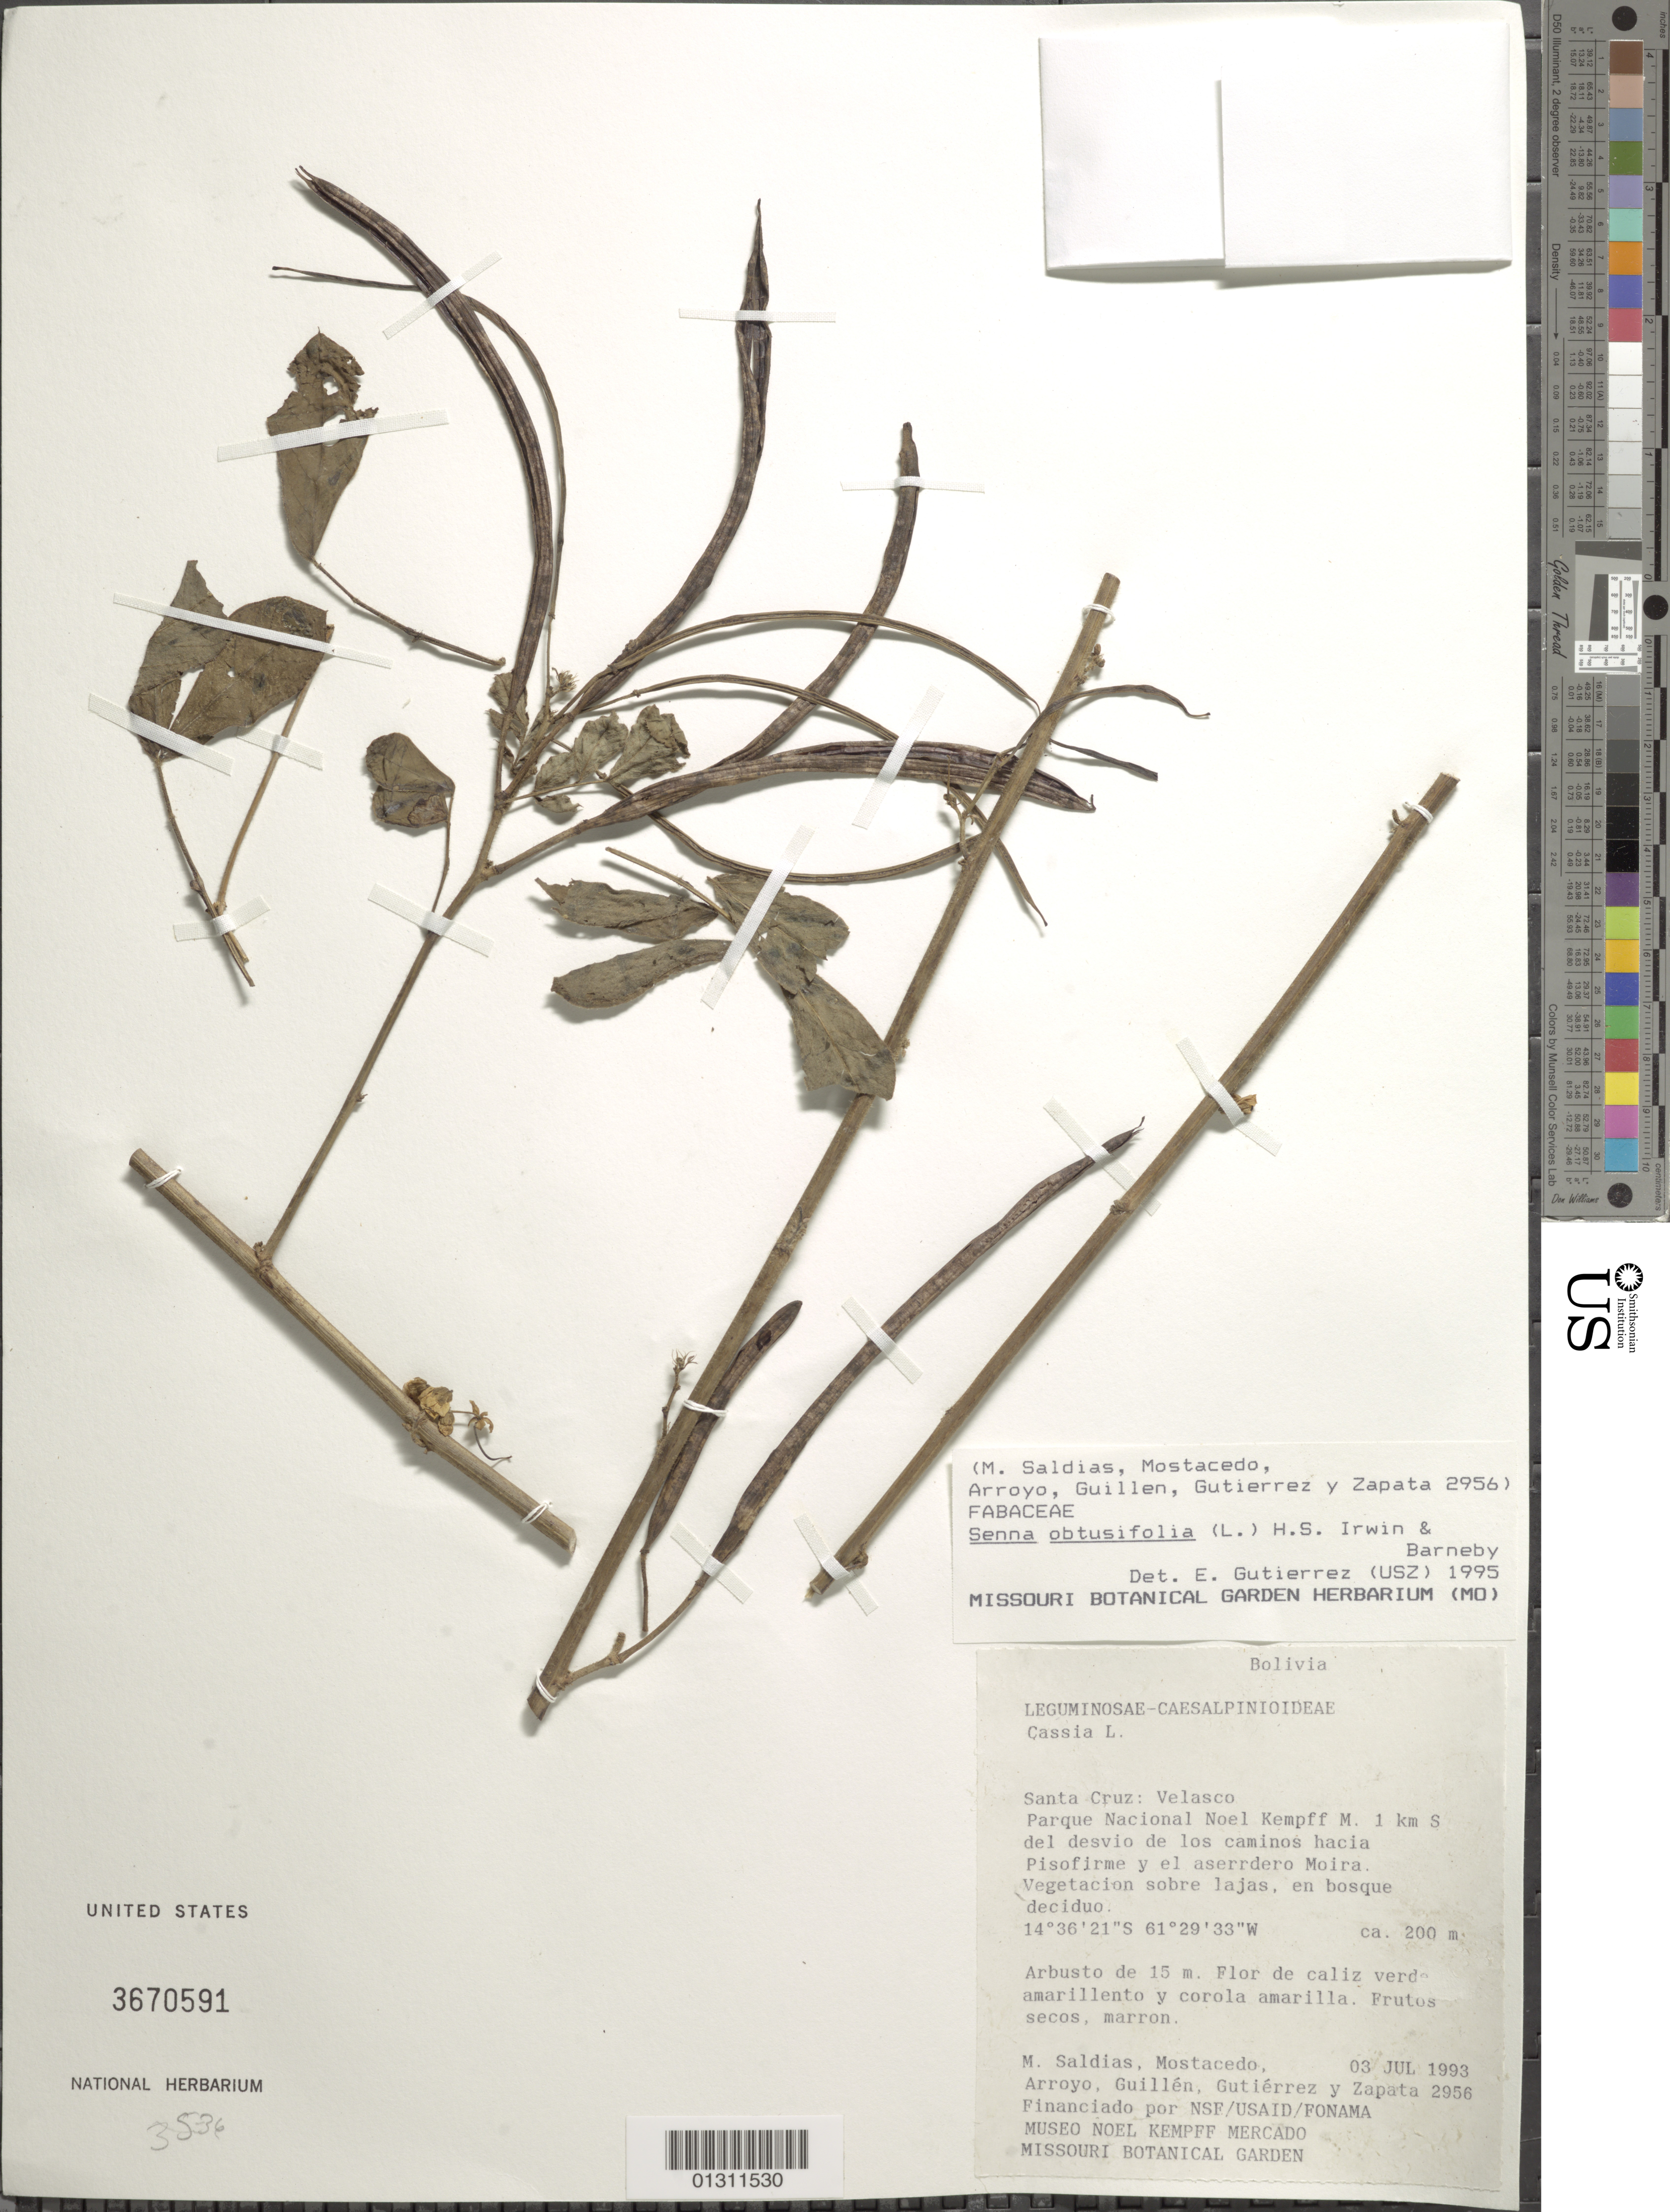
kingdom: Plantae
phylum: Tracheophyta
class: Magnoliopsida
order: Fabales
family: Fabaceae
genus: Senna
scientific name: Senna obtusifolia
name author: (L.) H.S. Irwin & Barneby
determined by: Gutiérrez, E.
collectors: M. Saldias, Mostacedo, --, Arroyo, --, -- Guillen, Gutiérrez, -- & -. Zapata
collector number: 2956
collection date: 1993-07-03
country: Bolivia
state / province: Santa Cruz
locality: Velasco. Parque Nacional Noel Kempff M. 1 km S del desvio de los caminos hacia Pisofirme y el aserrdero Moira.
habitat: Vegetacion sobre lajas, en bosque deciduo.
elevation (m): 200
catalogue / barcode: US 3670591